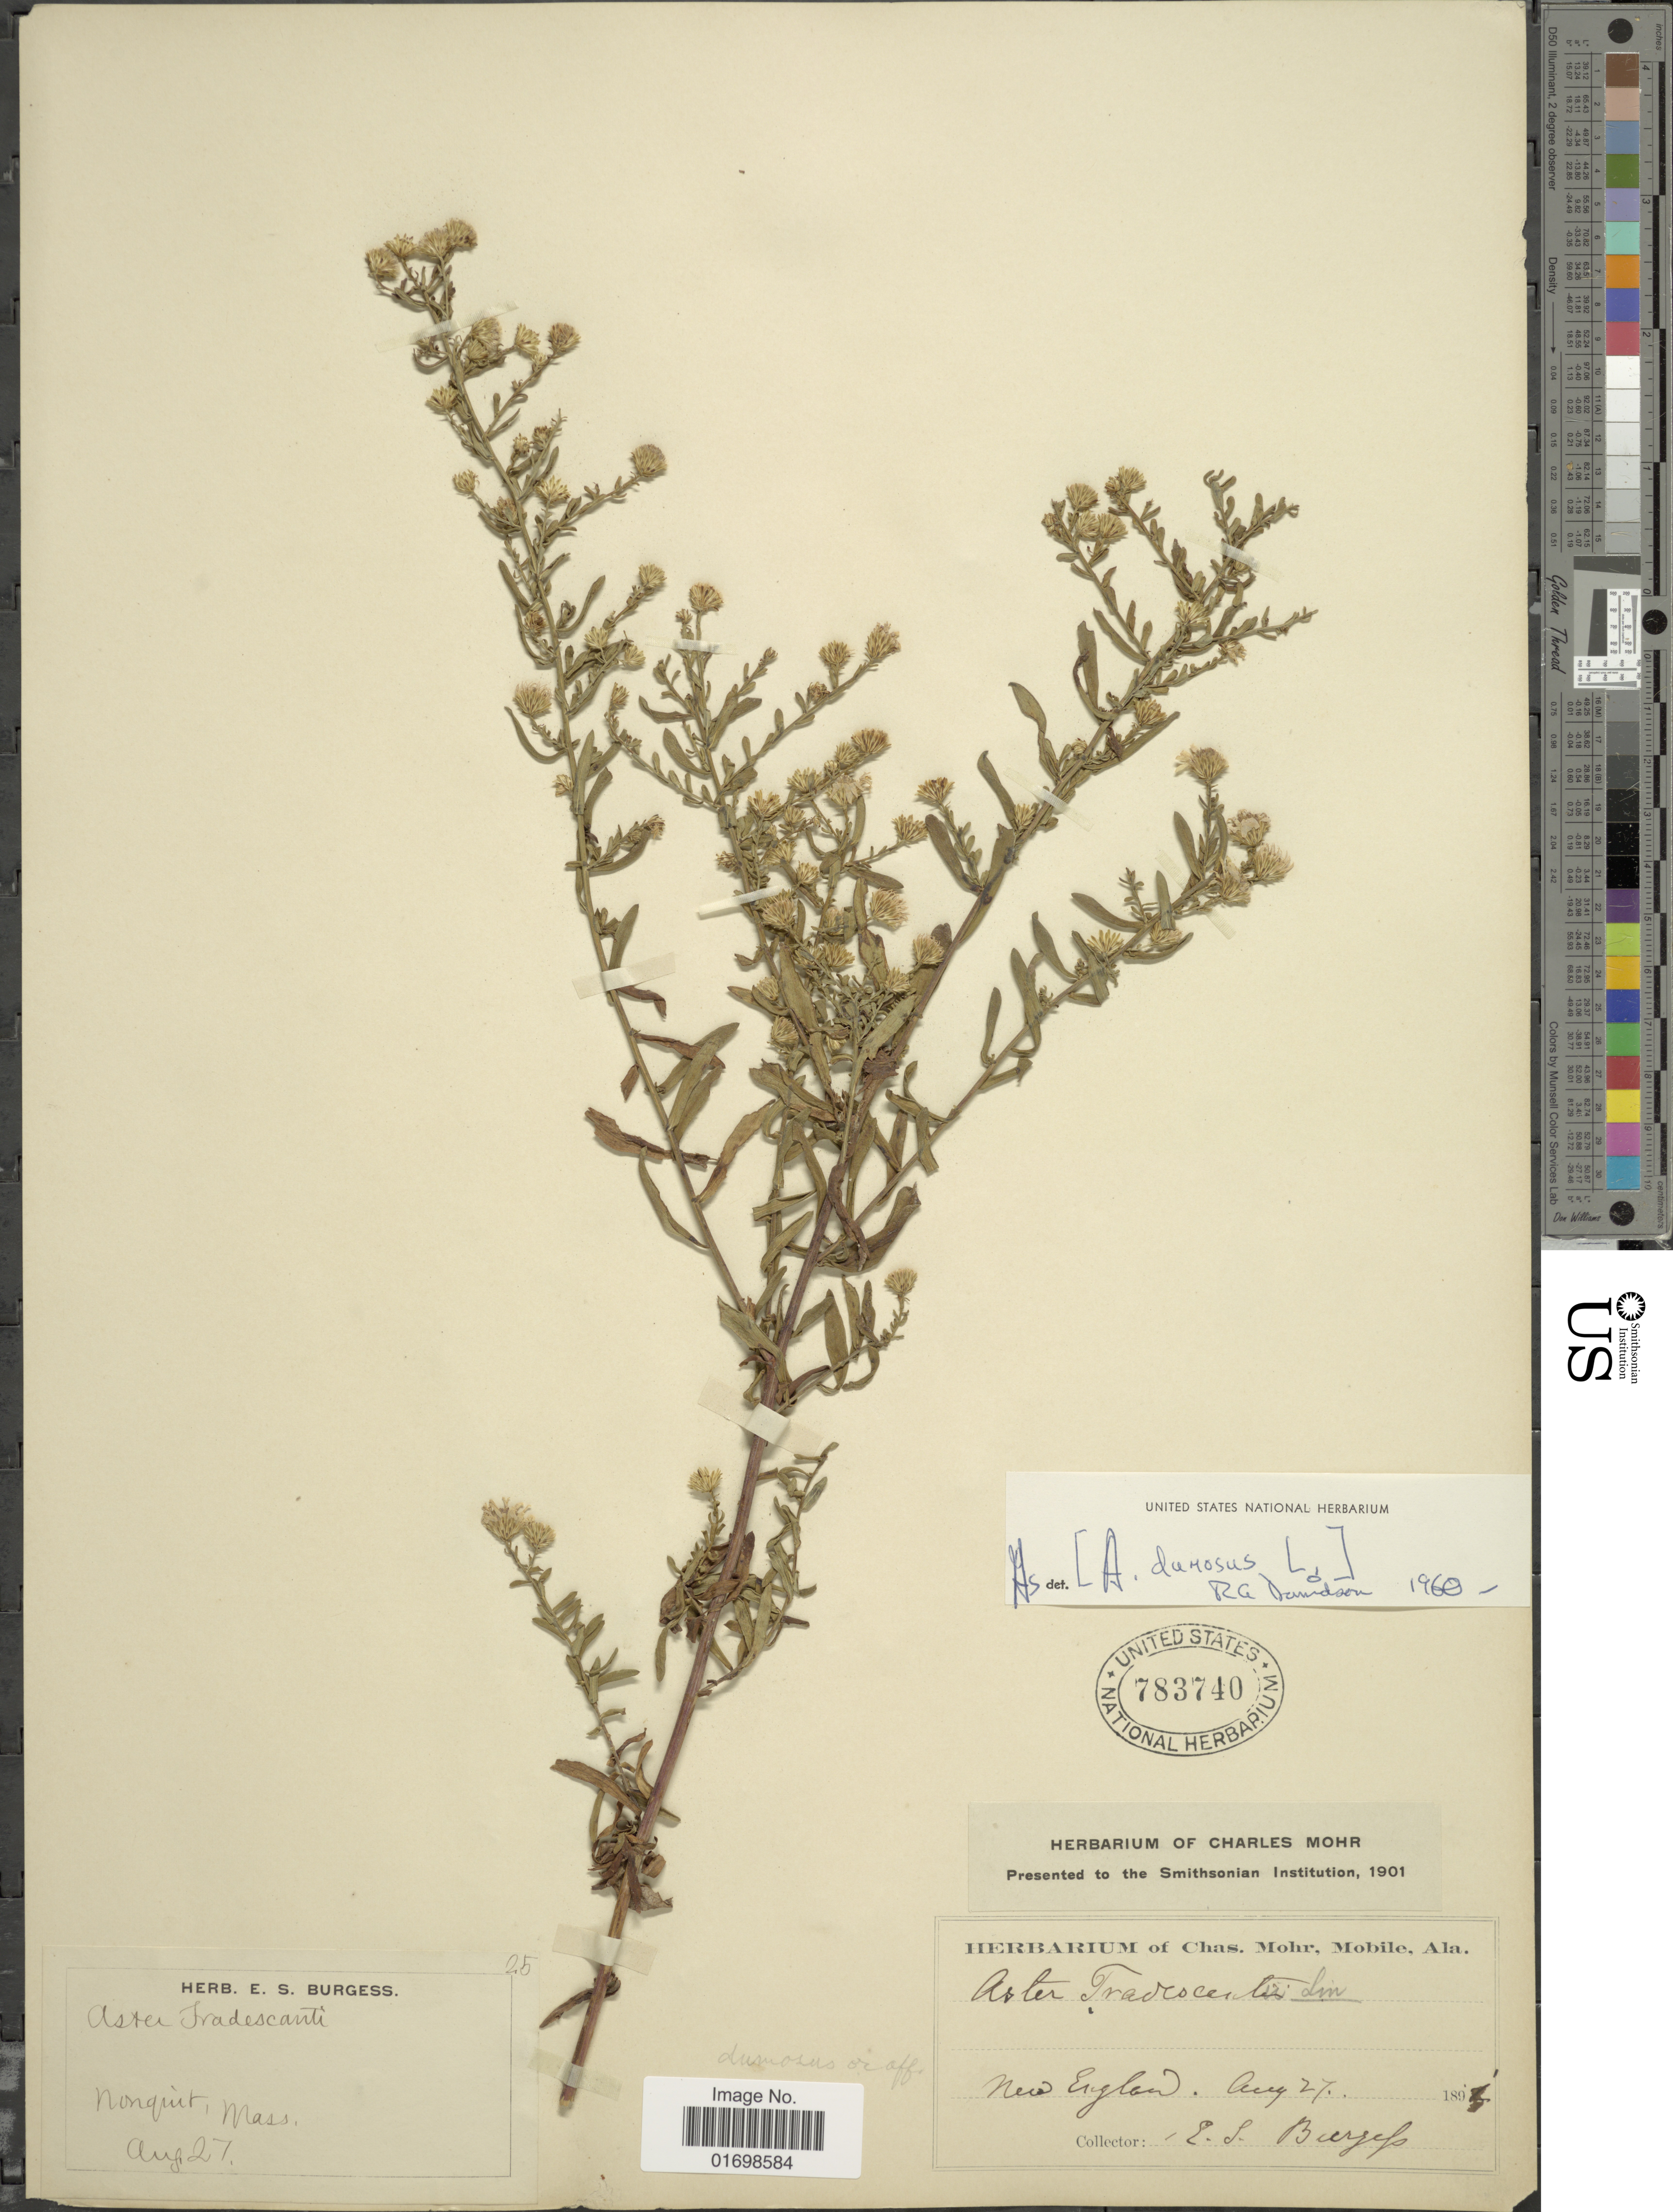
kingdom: Plantae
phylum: Tracheophyta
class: Magnoliopsida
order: Asterales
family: Asteraceae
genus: Symphyotrichum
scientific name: Symphyotrichum dumosum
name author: (L.) G.L. Nesom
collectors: E. Burgess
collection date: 1891-08-27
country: United States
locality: New England.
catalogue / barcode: US 783740